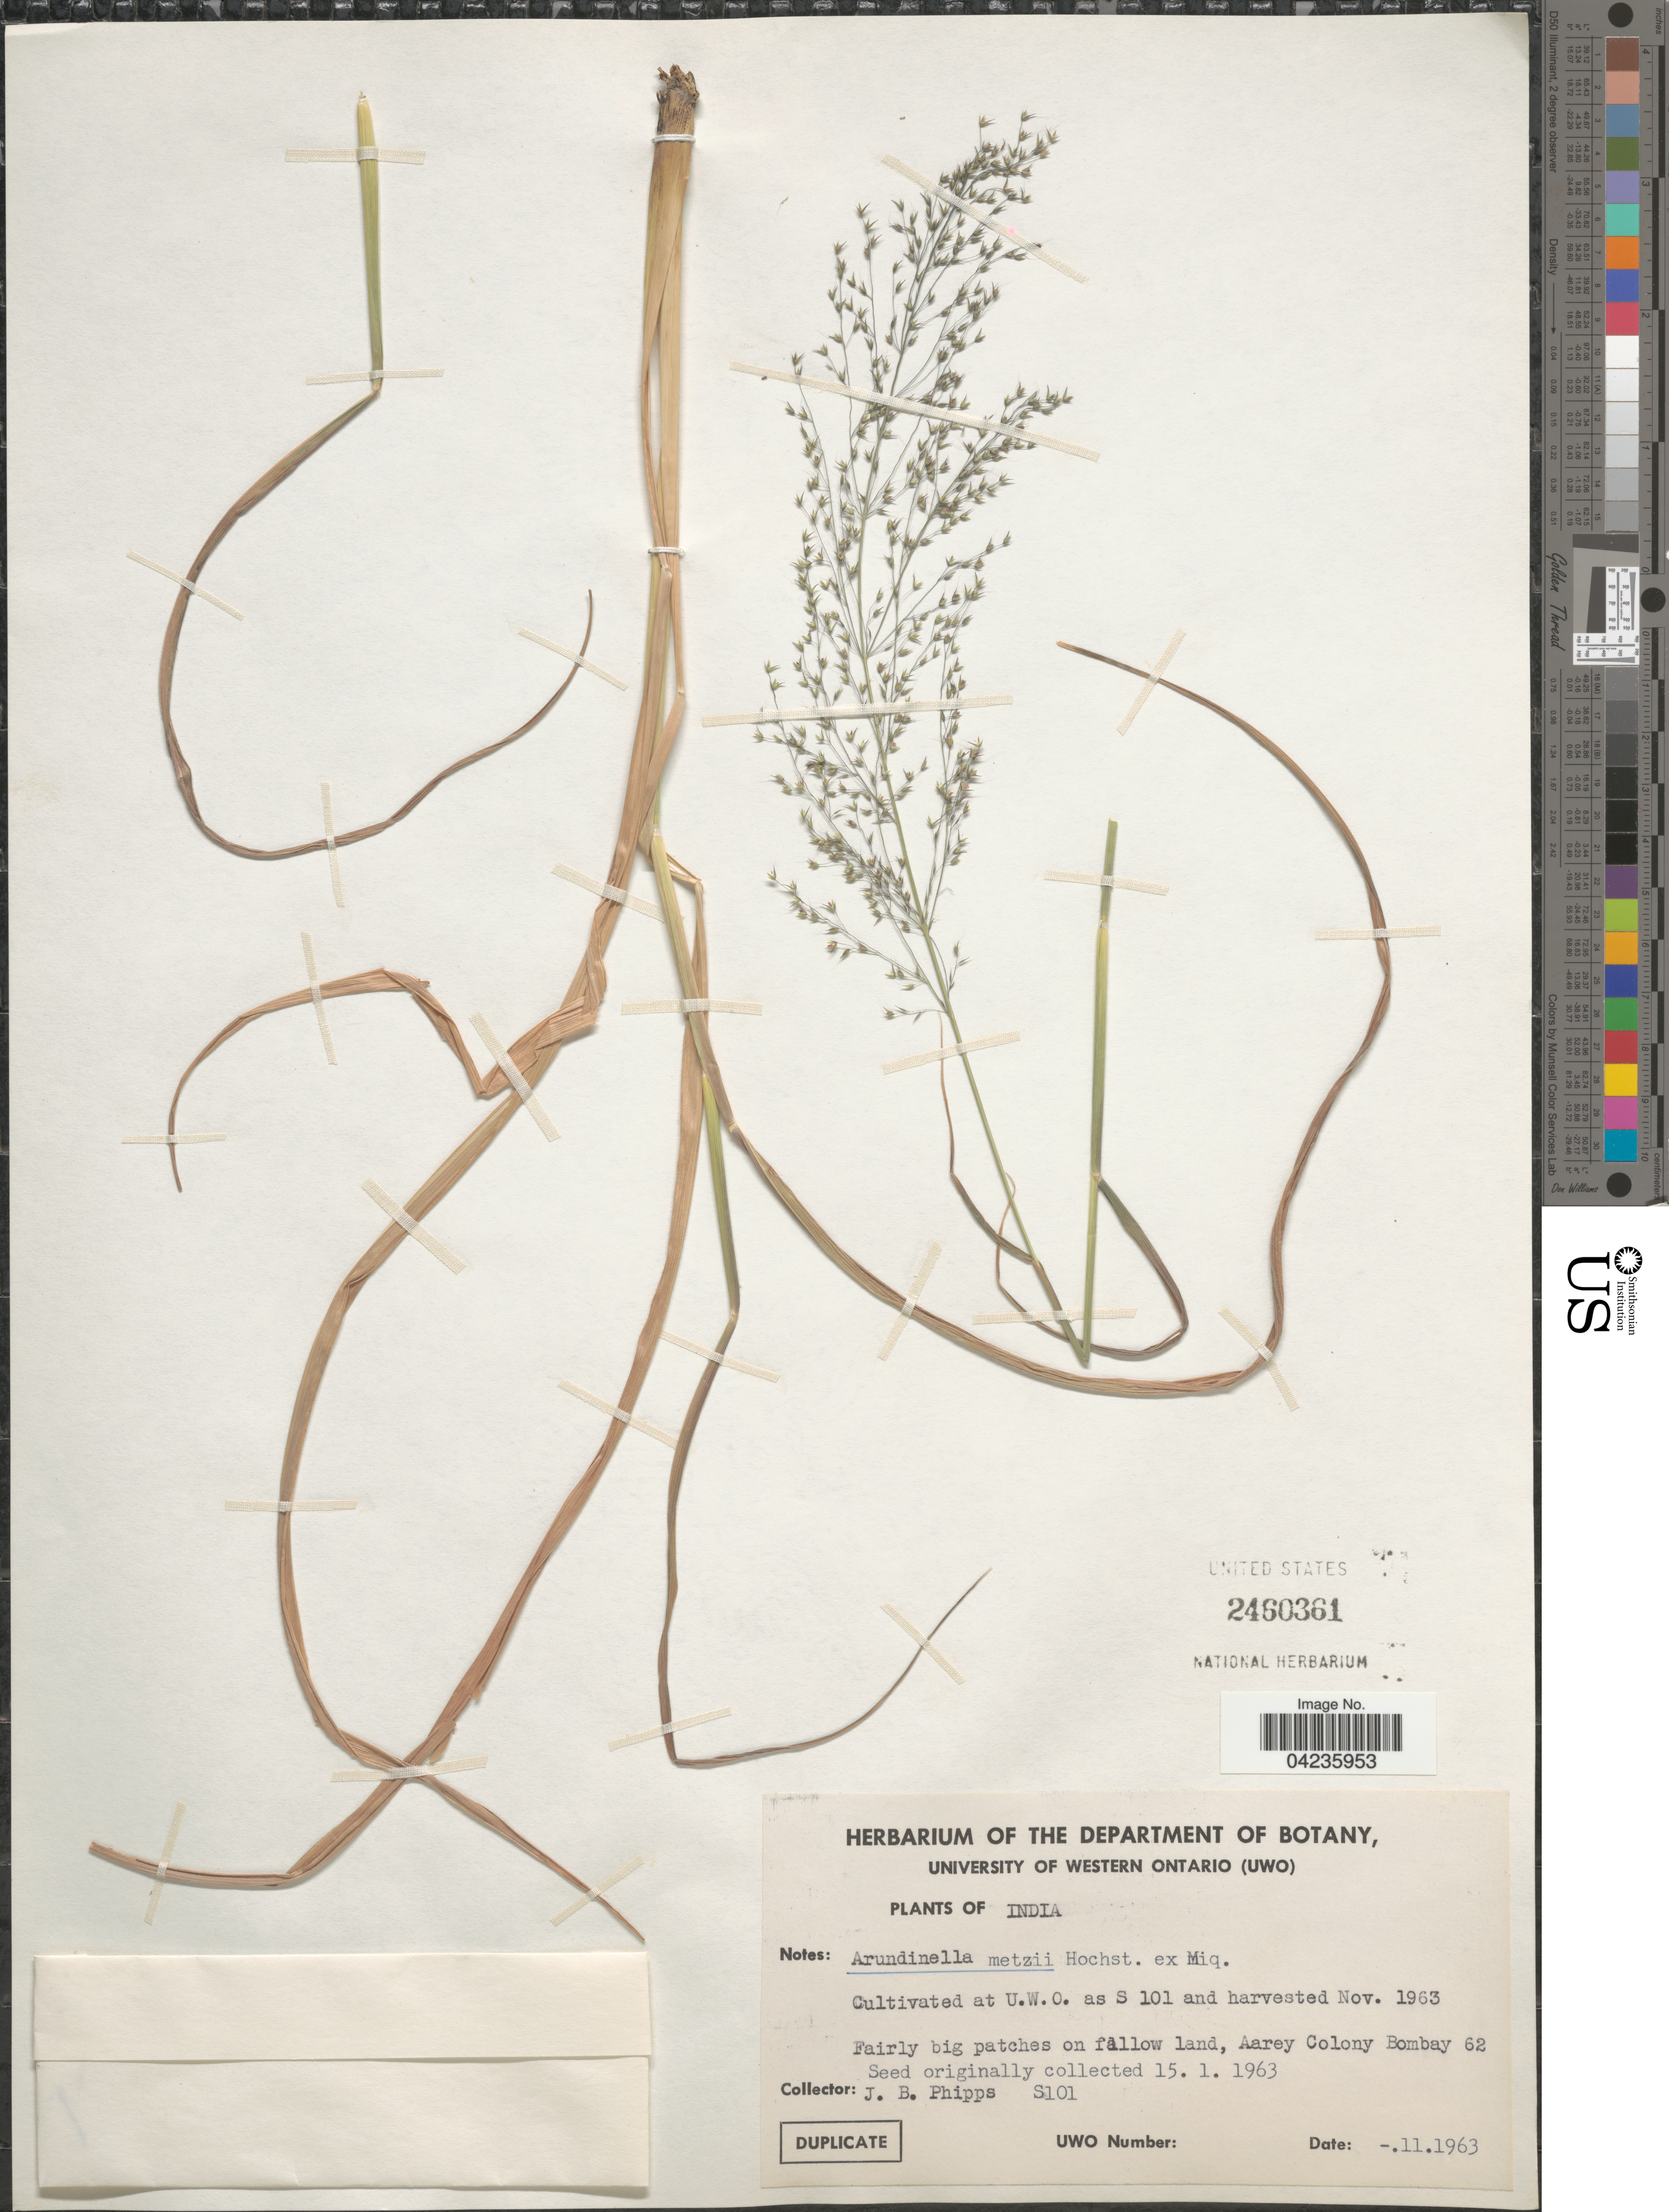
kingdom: Plantae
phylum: Tracheophyta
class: Liliopsida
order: Poales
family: Poaceae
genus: Arundinella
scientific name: Arundinella metzii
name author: Hochst. in Miq.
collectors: J. Phipps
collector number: S101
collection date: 1963-11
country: Canada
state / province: Ontario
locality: At U.W.O.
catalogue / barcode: US 2460361